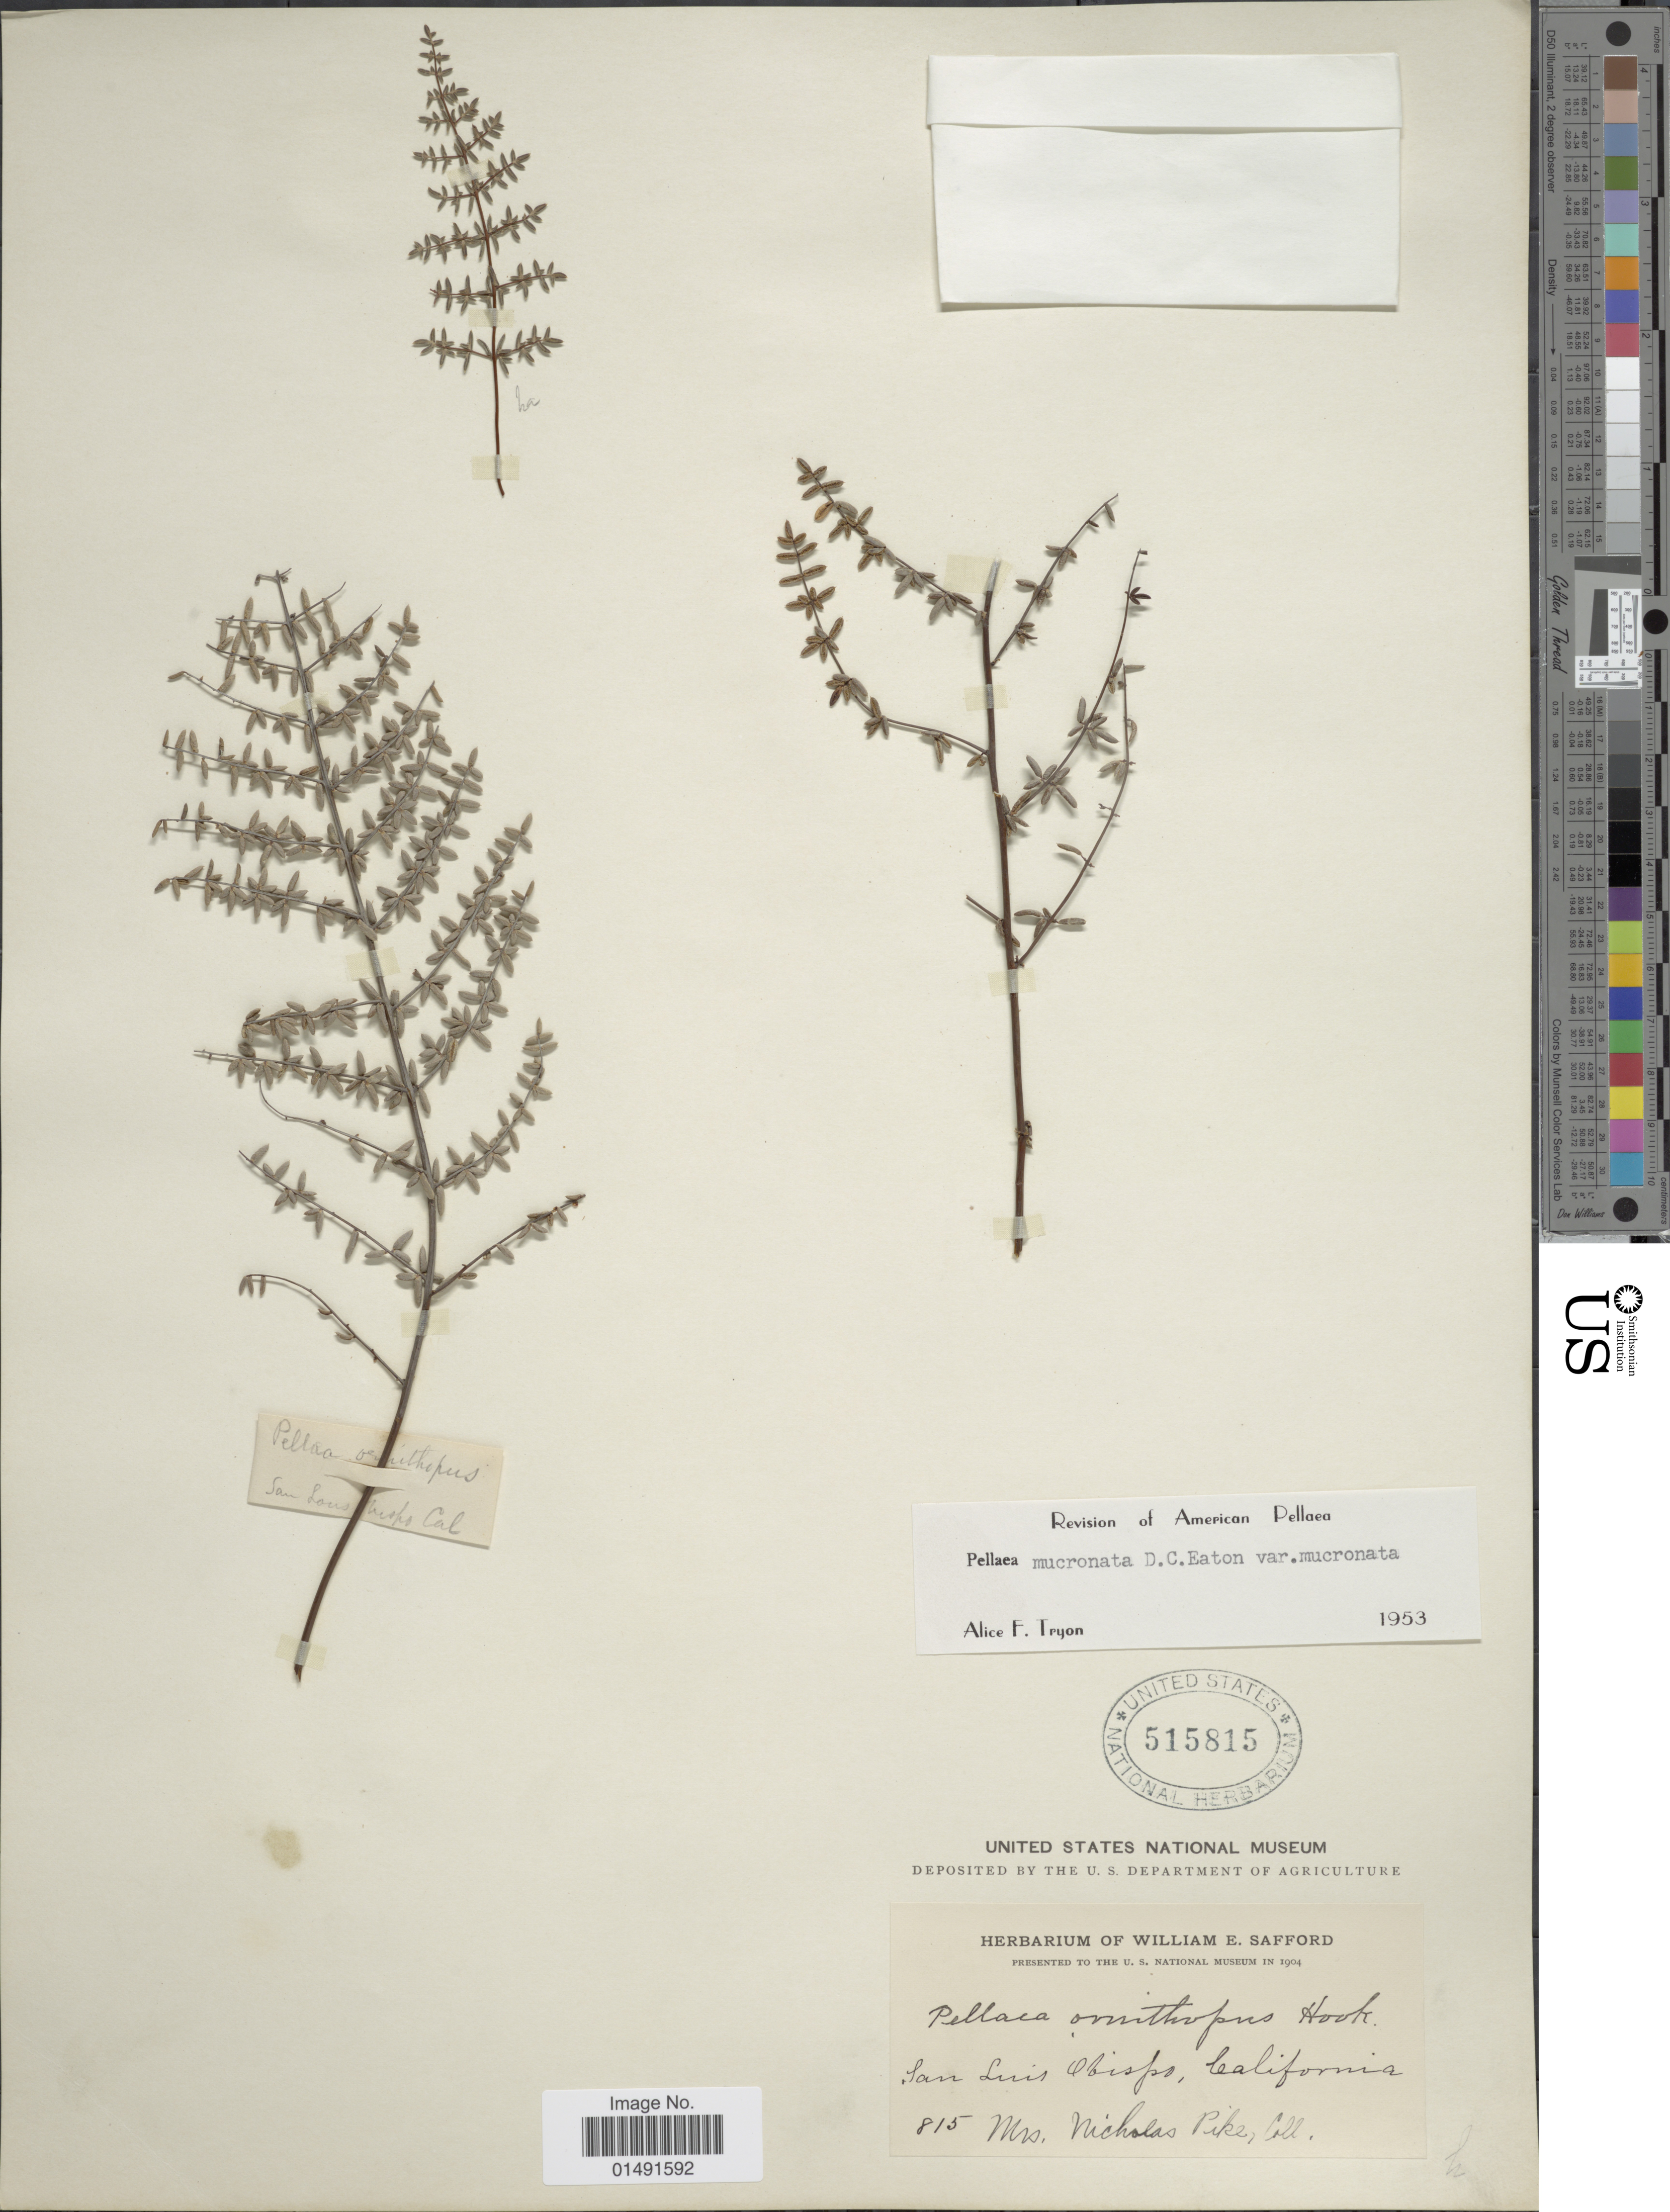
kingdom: Plantae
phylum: Tracheophyta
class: Polypodiopsida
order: Polypodiales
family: Pteridaceae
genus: Pellaea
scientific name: Pellaea mucronata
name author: (D.C. Eaton) D.C. Eaton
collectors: N. Pike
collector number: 815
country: United States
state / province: California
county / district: San Luis Obispo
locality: San Luis Obispo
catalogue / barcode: US 515815